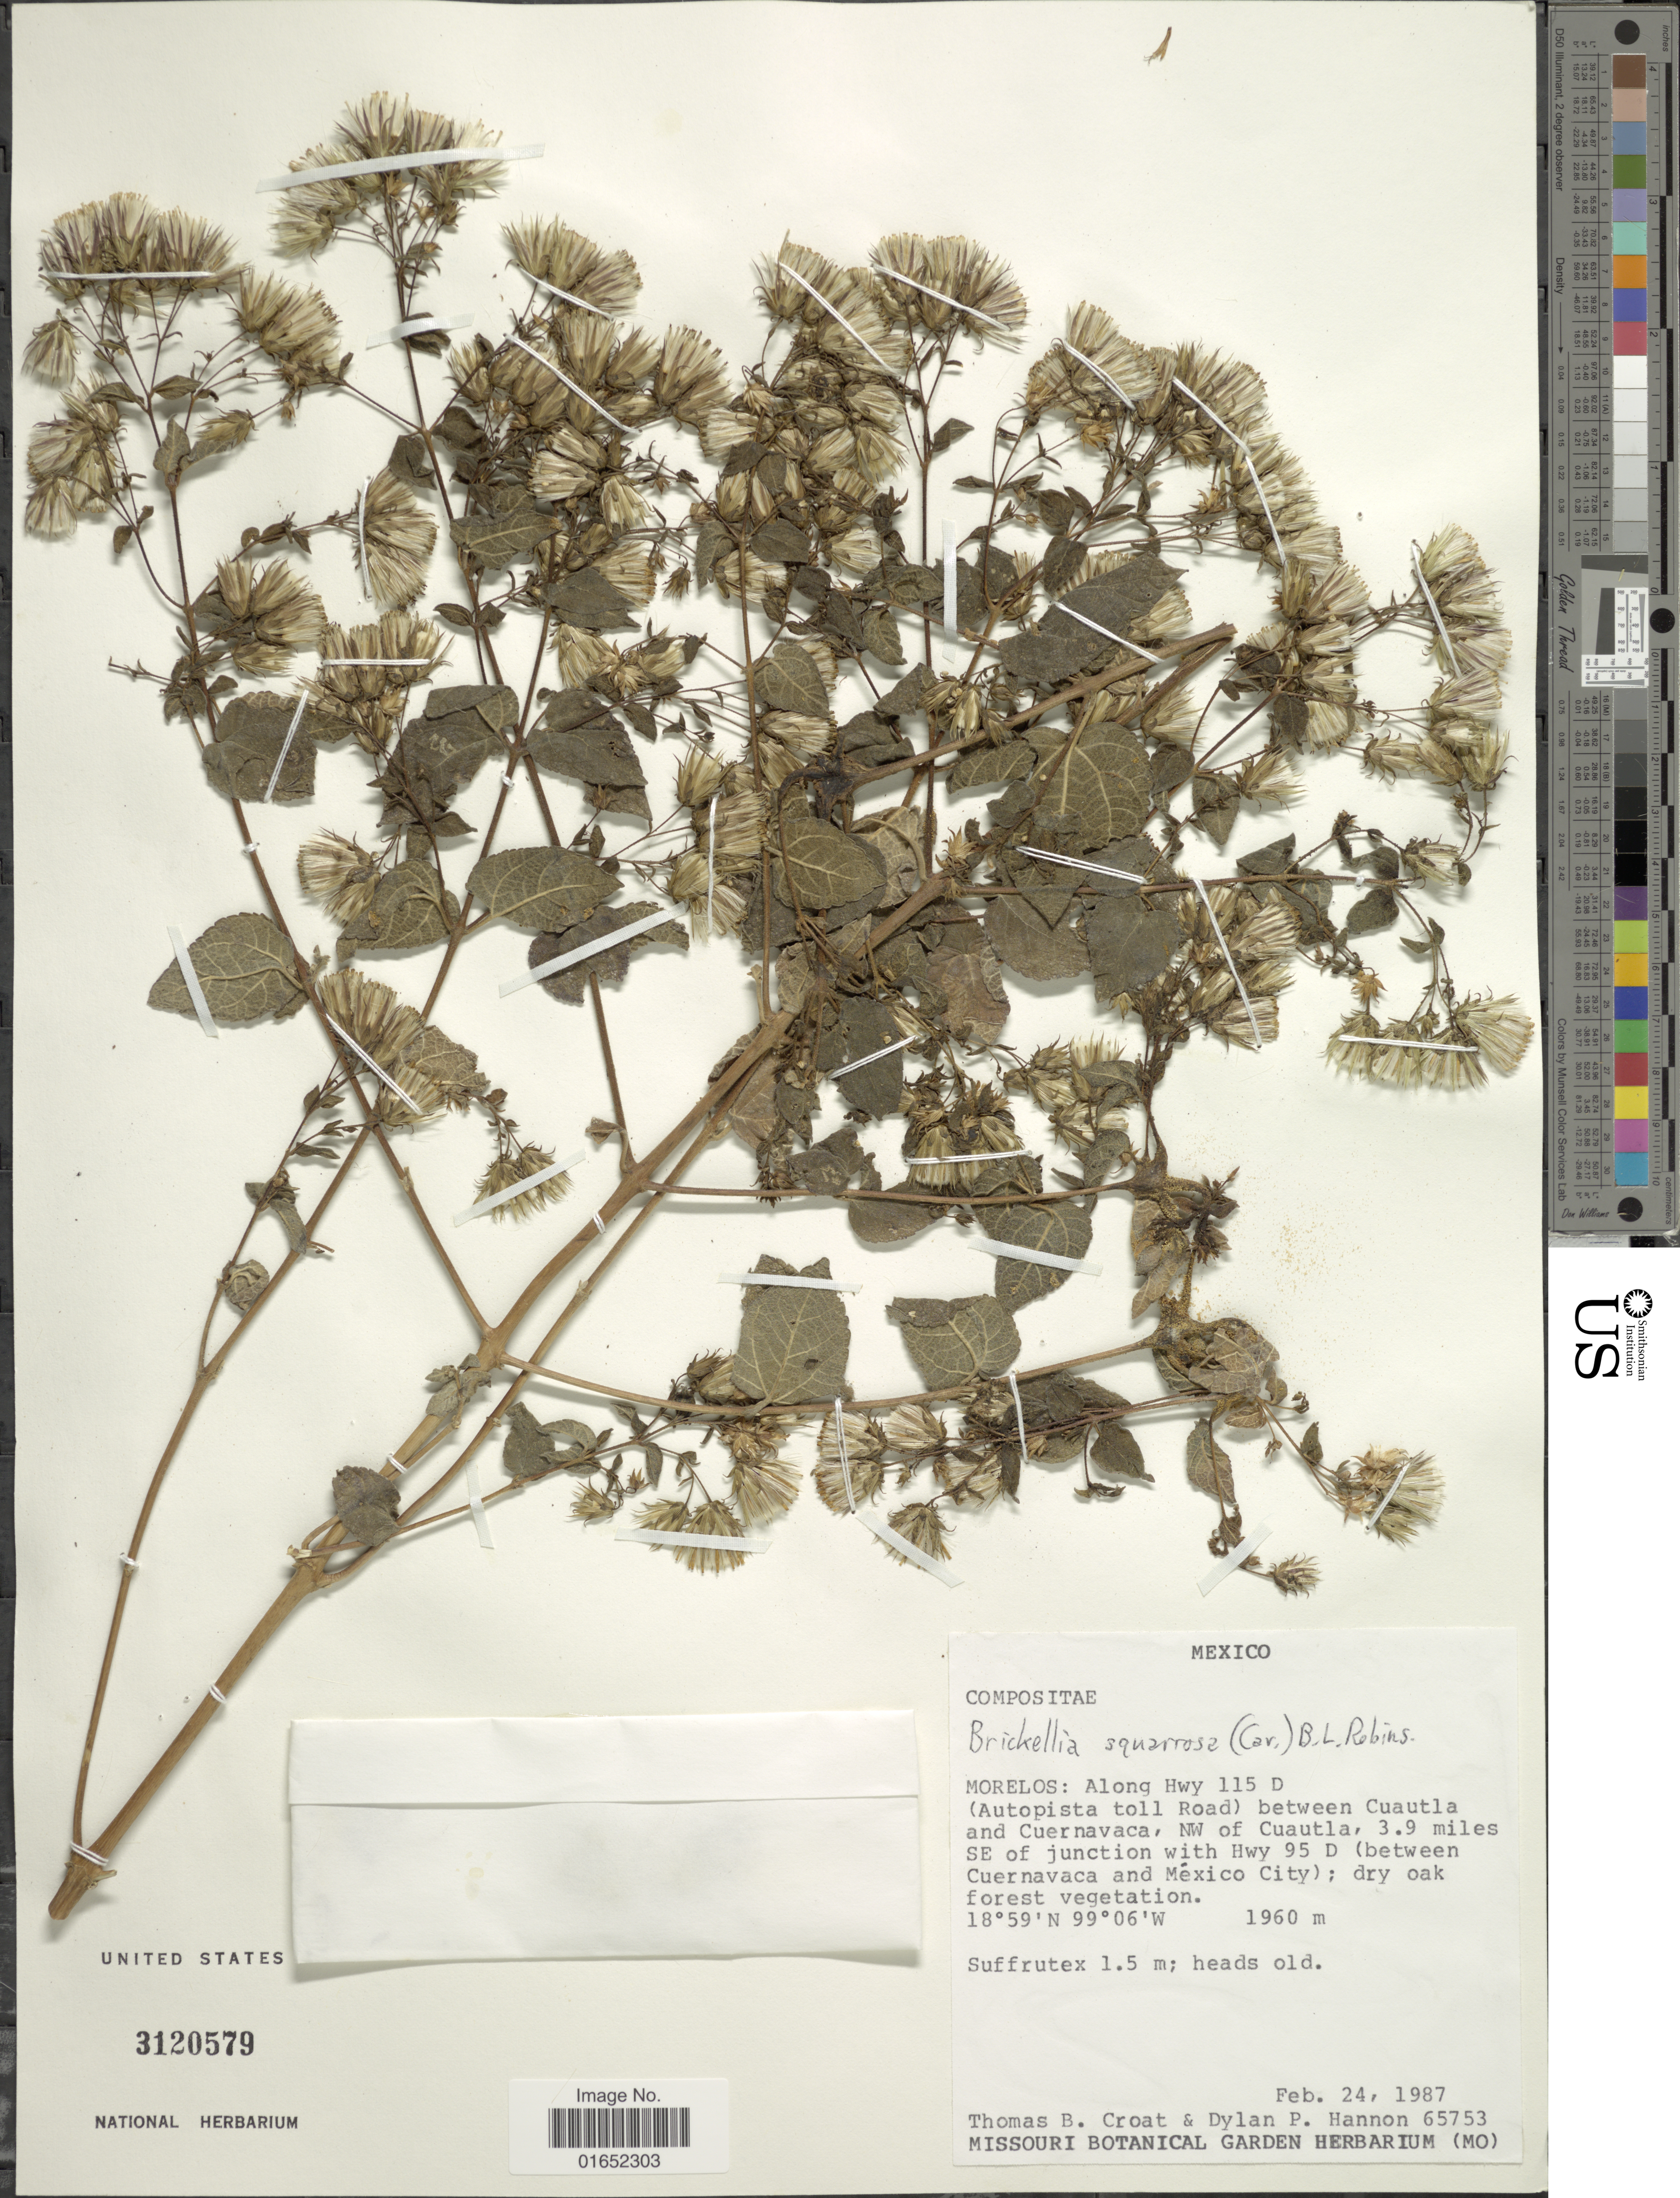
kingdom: Plantae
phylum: Tracheophyta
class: Magnoliopsida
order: Asterales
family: Asteraceae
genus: Brickellia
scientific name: Brickellia squarrosa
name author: B.L. Rob. & Seaton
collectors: T. B. Croat & D. Hannon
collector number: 65753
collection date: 1987-02-24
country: Mexico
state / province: Morelos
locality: Along Hwy 115 D (Autopista toll Road) between Cuautla and Cuernavaca, NW Cuautla, 3.9 miles SE of junction with Hwy 95 D (between Cuernavaca and Mexico City); dry oak forest vegetation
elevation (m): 1960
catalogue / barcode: US 3120579